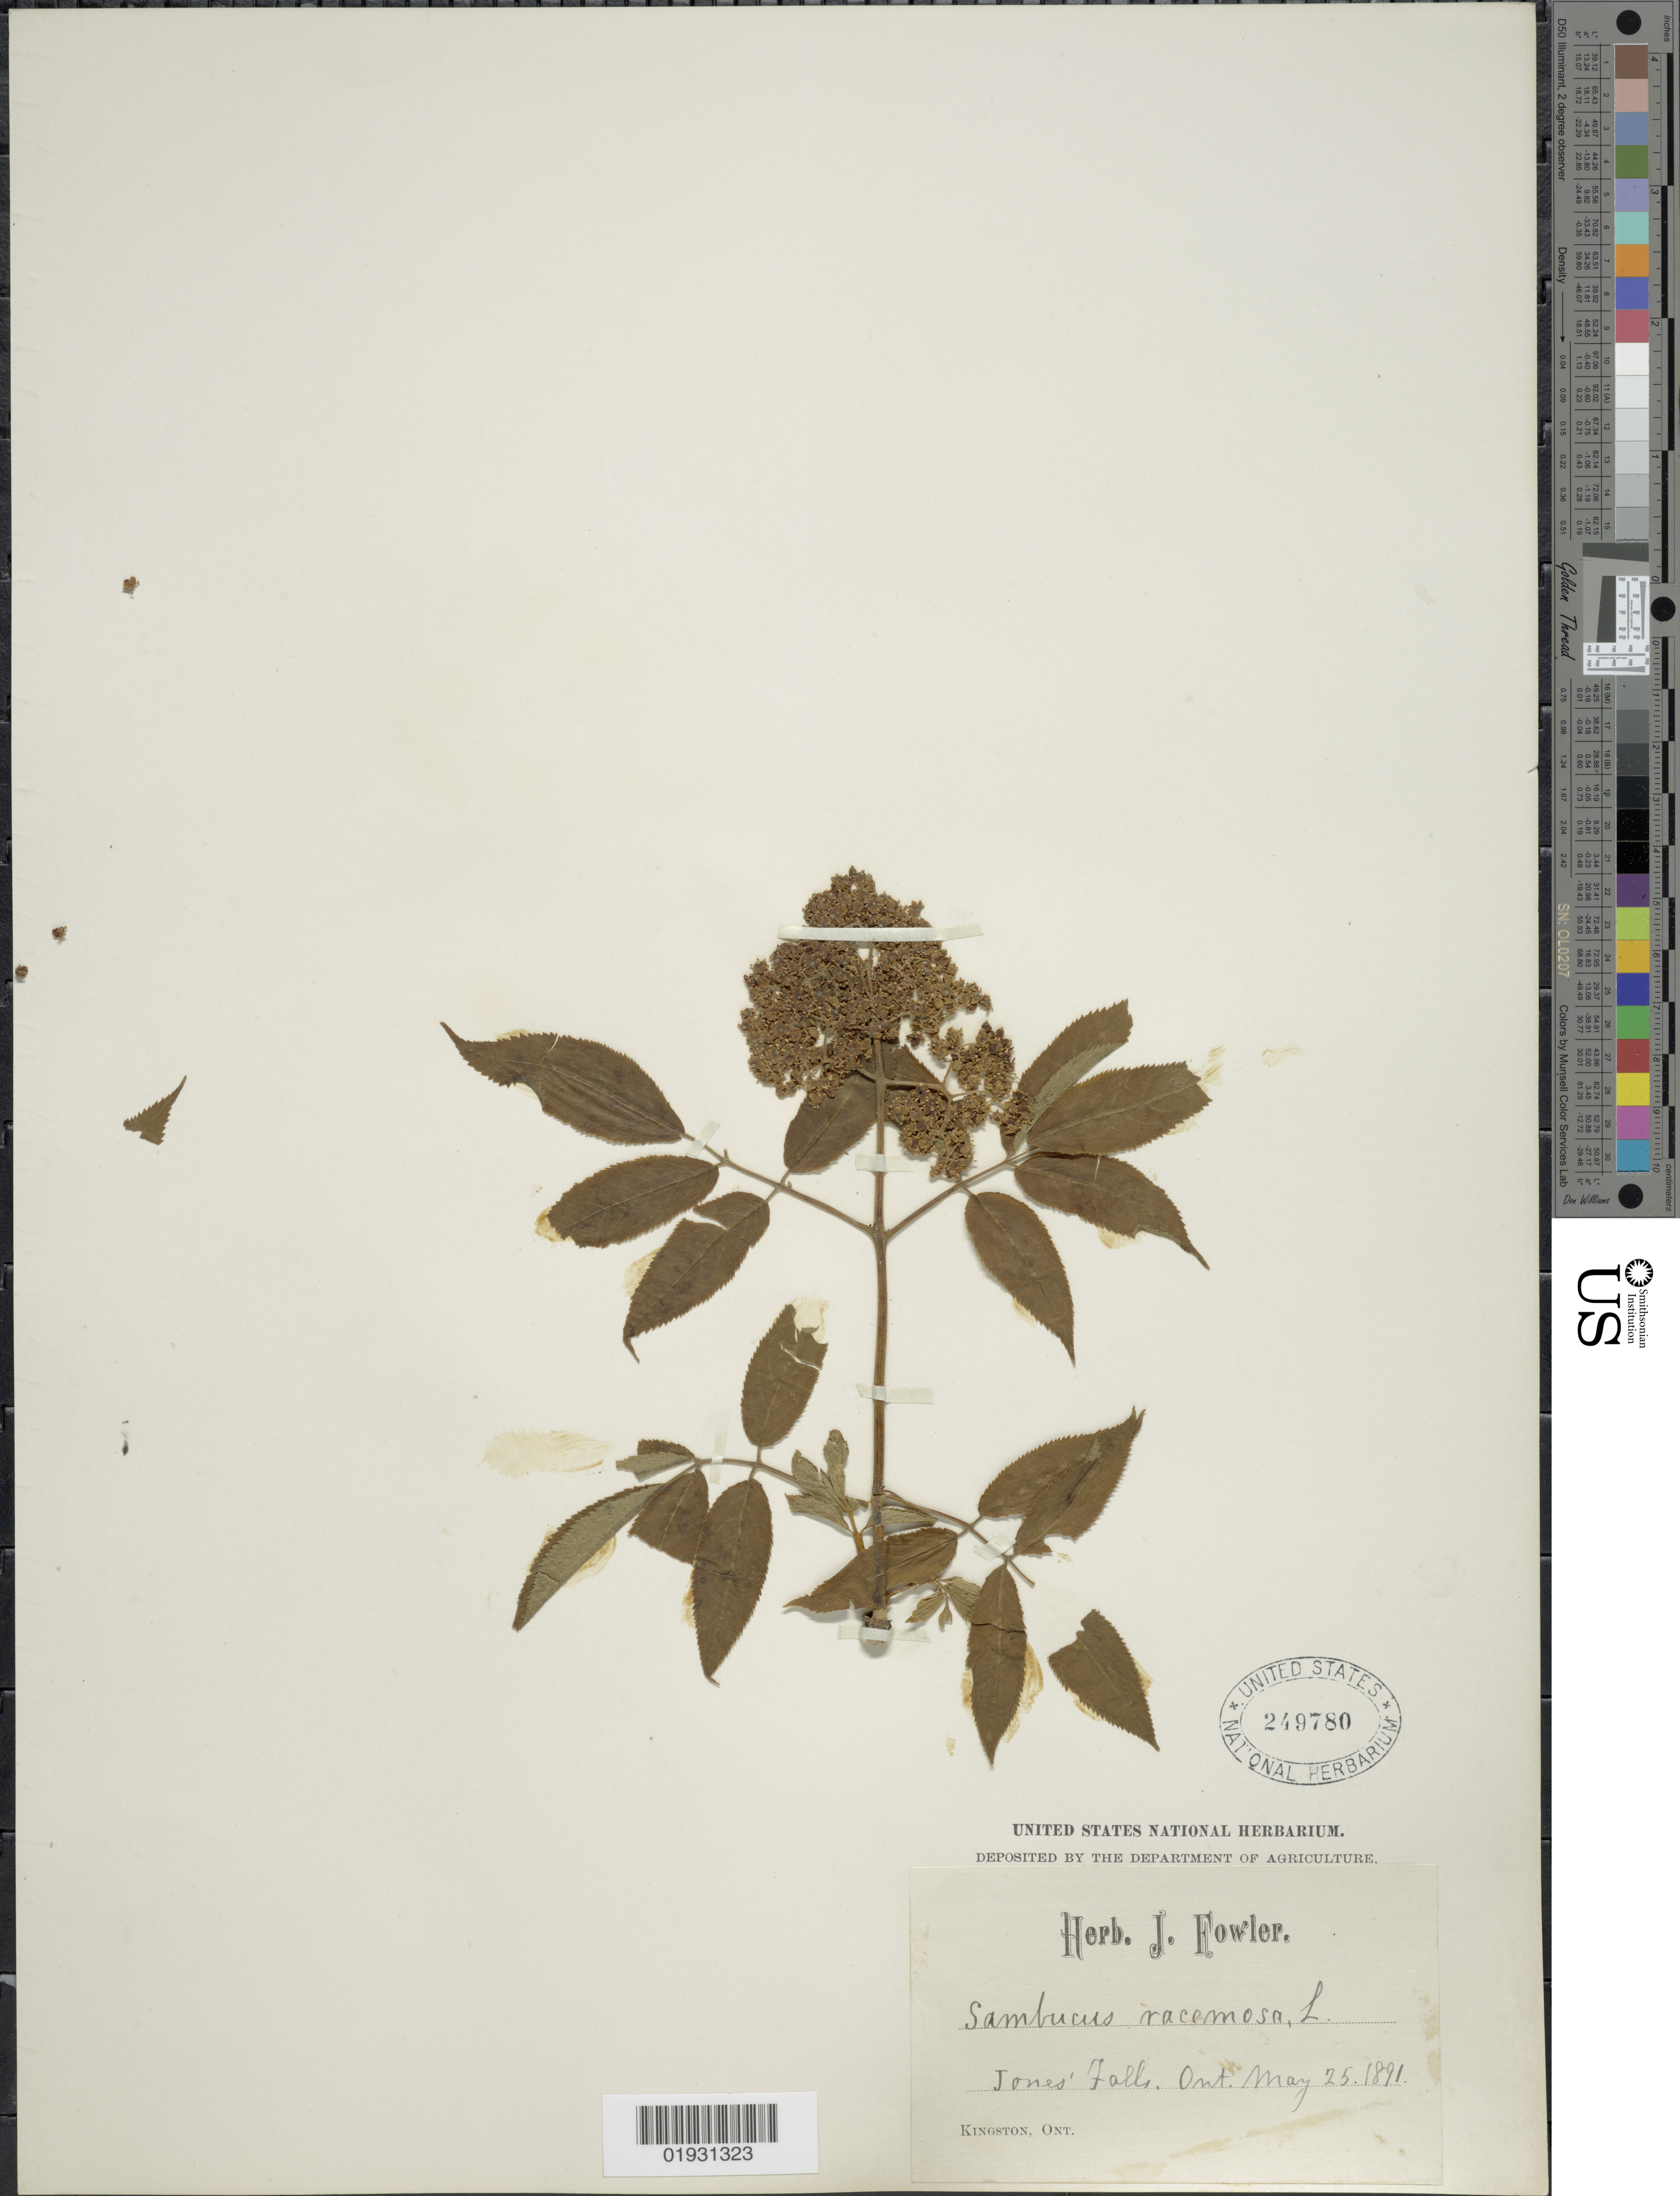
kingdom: Plantae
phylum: Tracheophyta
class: Magnoliopsida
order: Dipsacales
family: Viburnaceae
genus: Sambucus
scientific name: Sambucus racemosa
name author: L.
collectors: ex herb. J. Fowler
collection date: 1891-05-25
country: Canada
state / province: Ontario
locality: Jones Falls, Kingston.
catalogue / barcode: US 249780